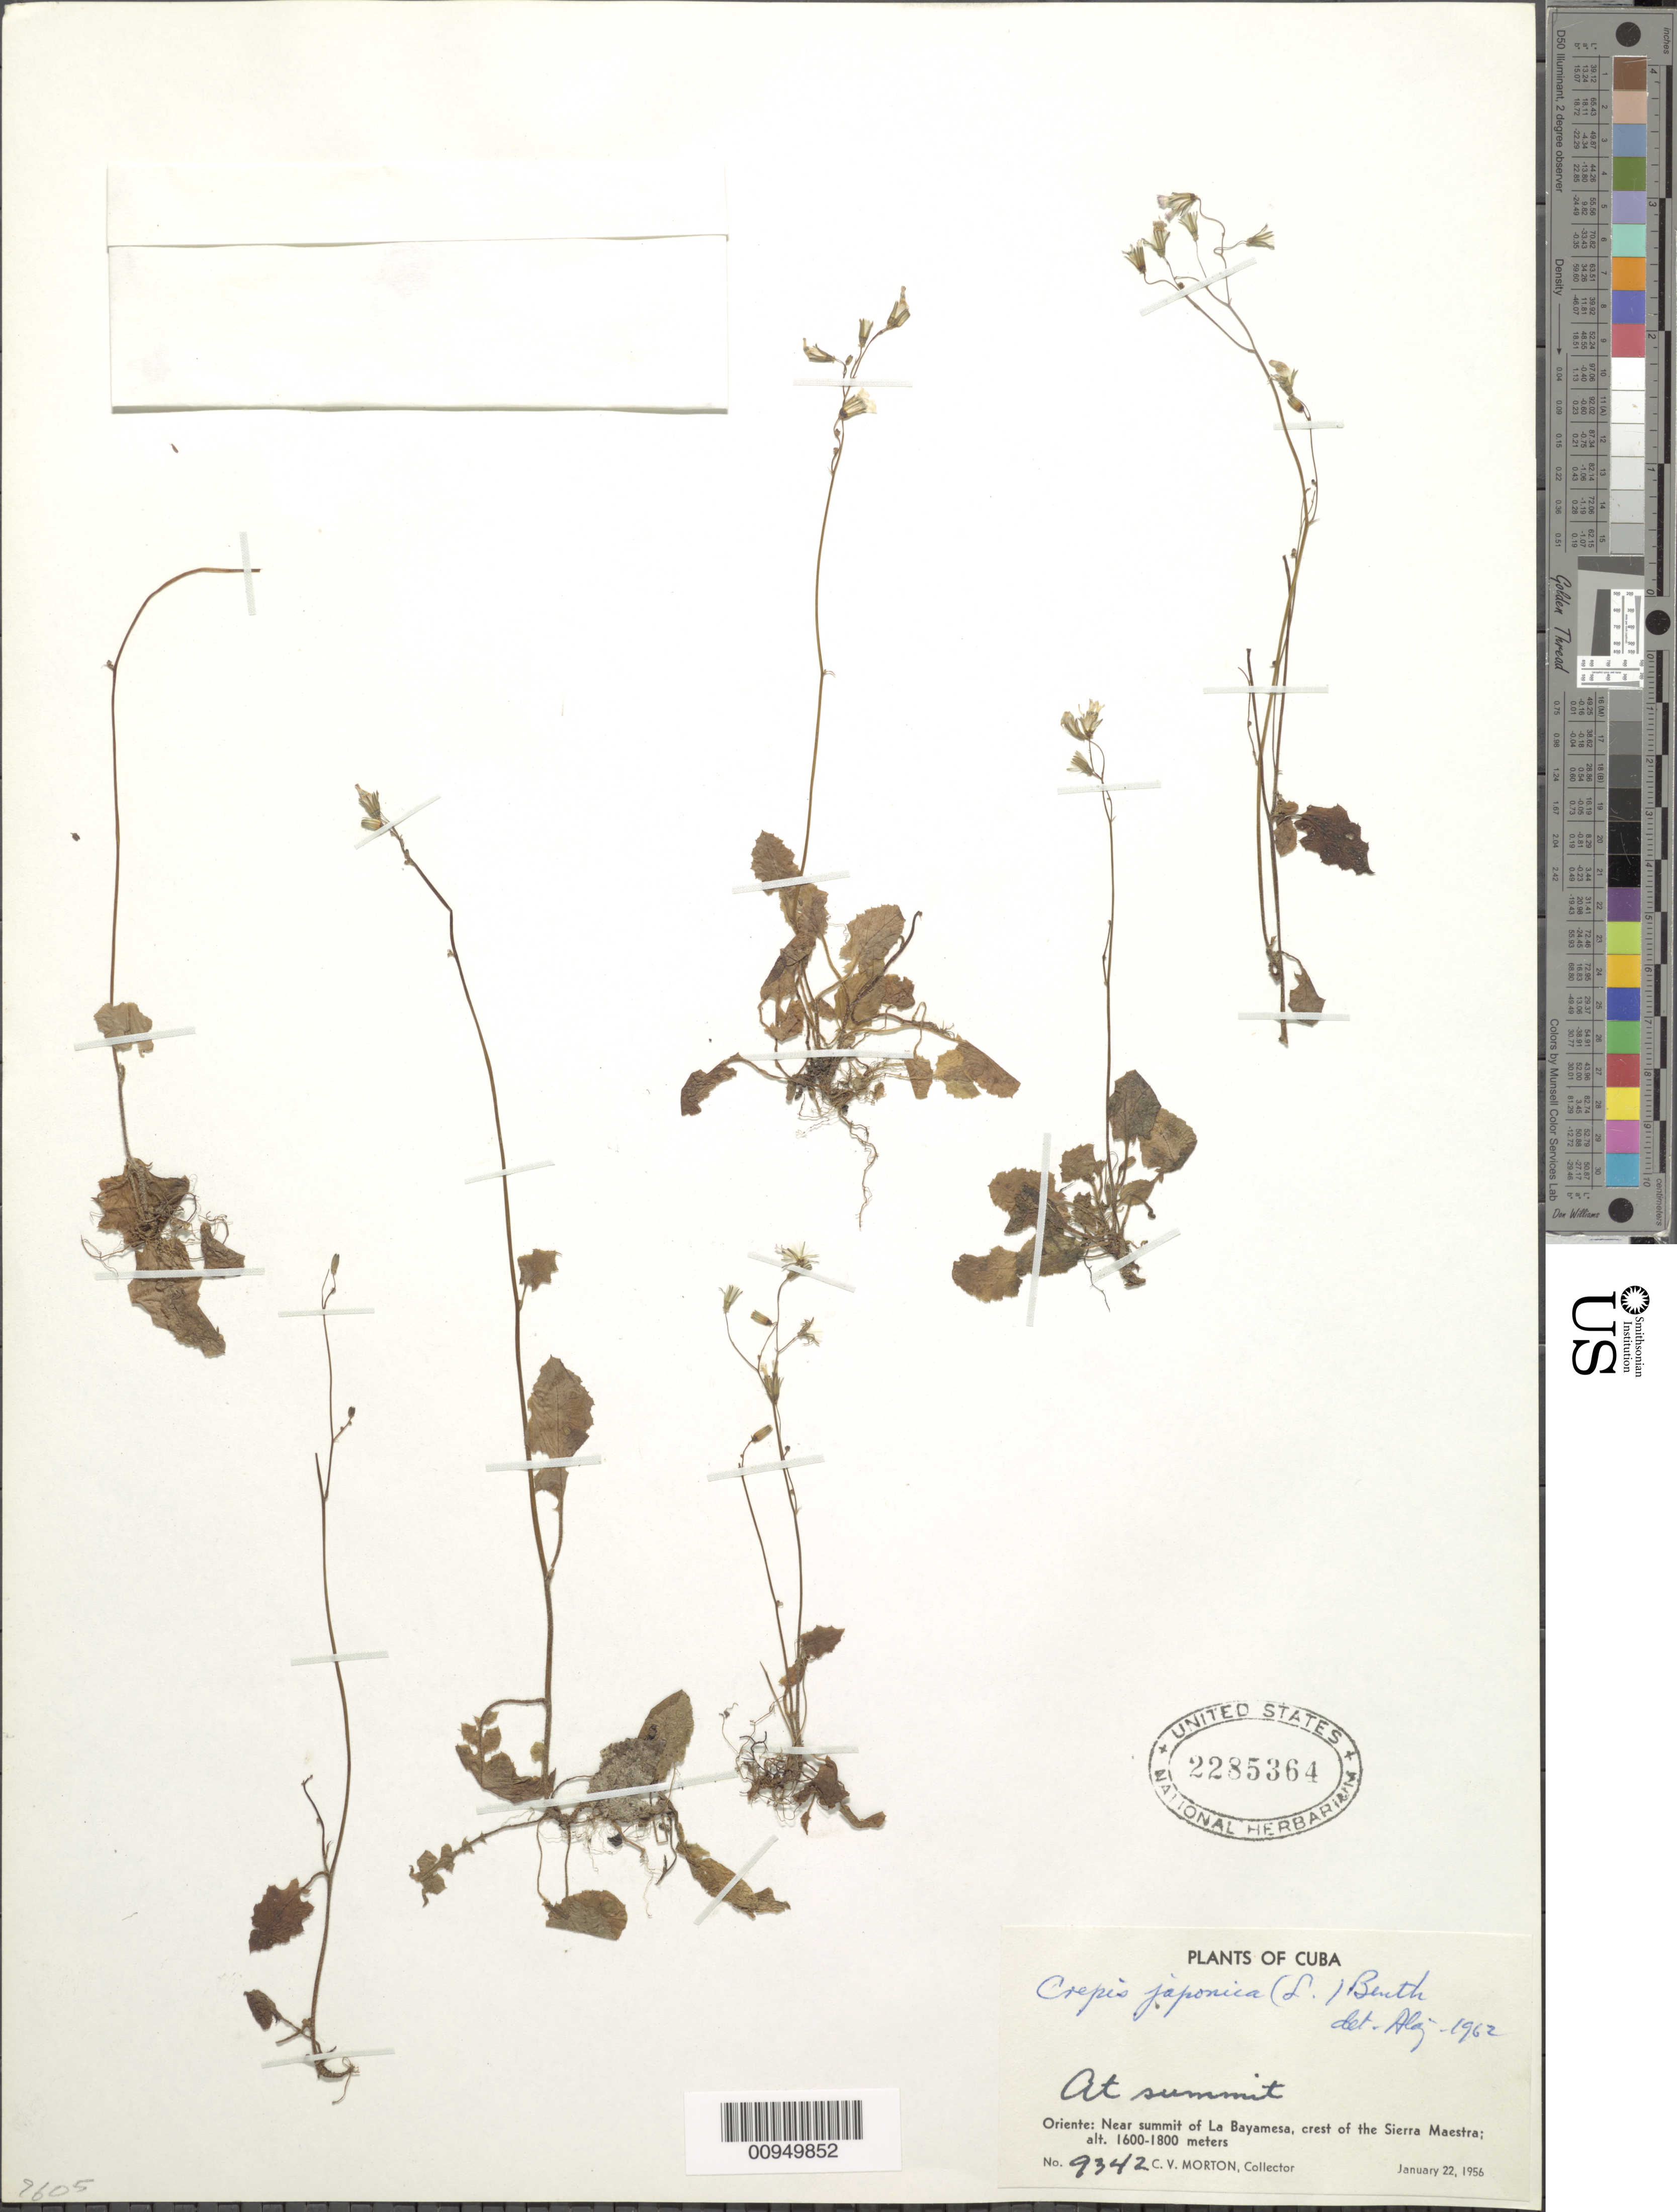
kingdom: Plantae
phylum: Tracheophyta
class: Magnoliopsida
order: Asterales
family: Asteraceae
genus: Youngia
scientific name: Youngia japonica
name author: (L.) DC.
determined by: Liogier, Alain H.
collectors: C. V. Morton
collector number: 9342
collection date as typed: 22 Jan 1956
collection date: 1956-01-22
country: Cuba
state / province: Oriente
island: Cuba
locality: Near summit of La Bayamesa, crest of the Sierra Maestra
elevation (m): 1600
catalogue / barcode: US 2285364